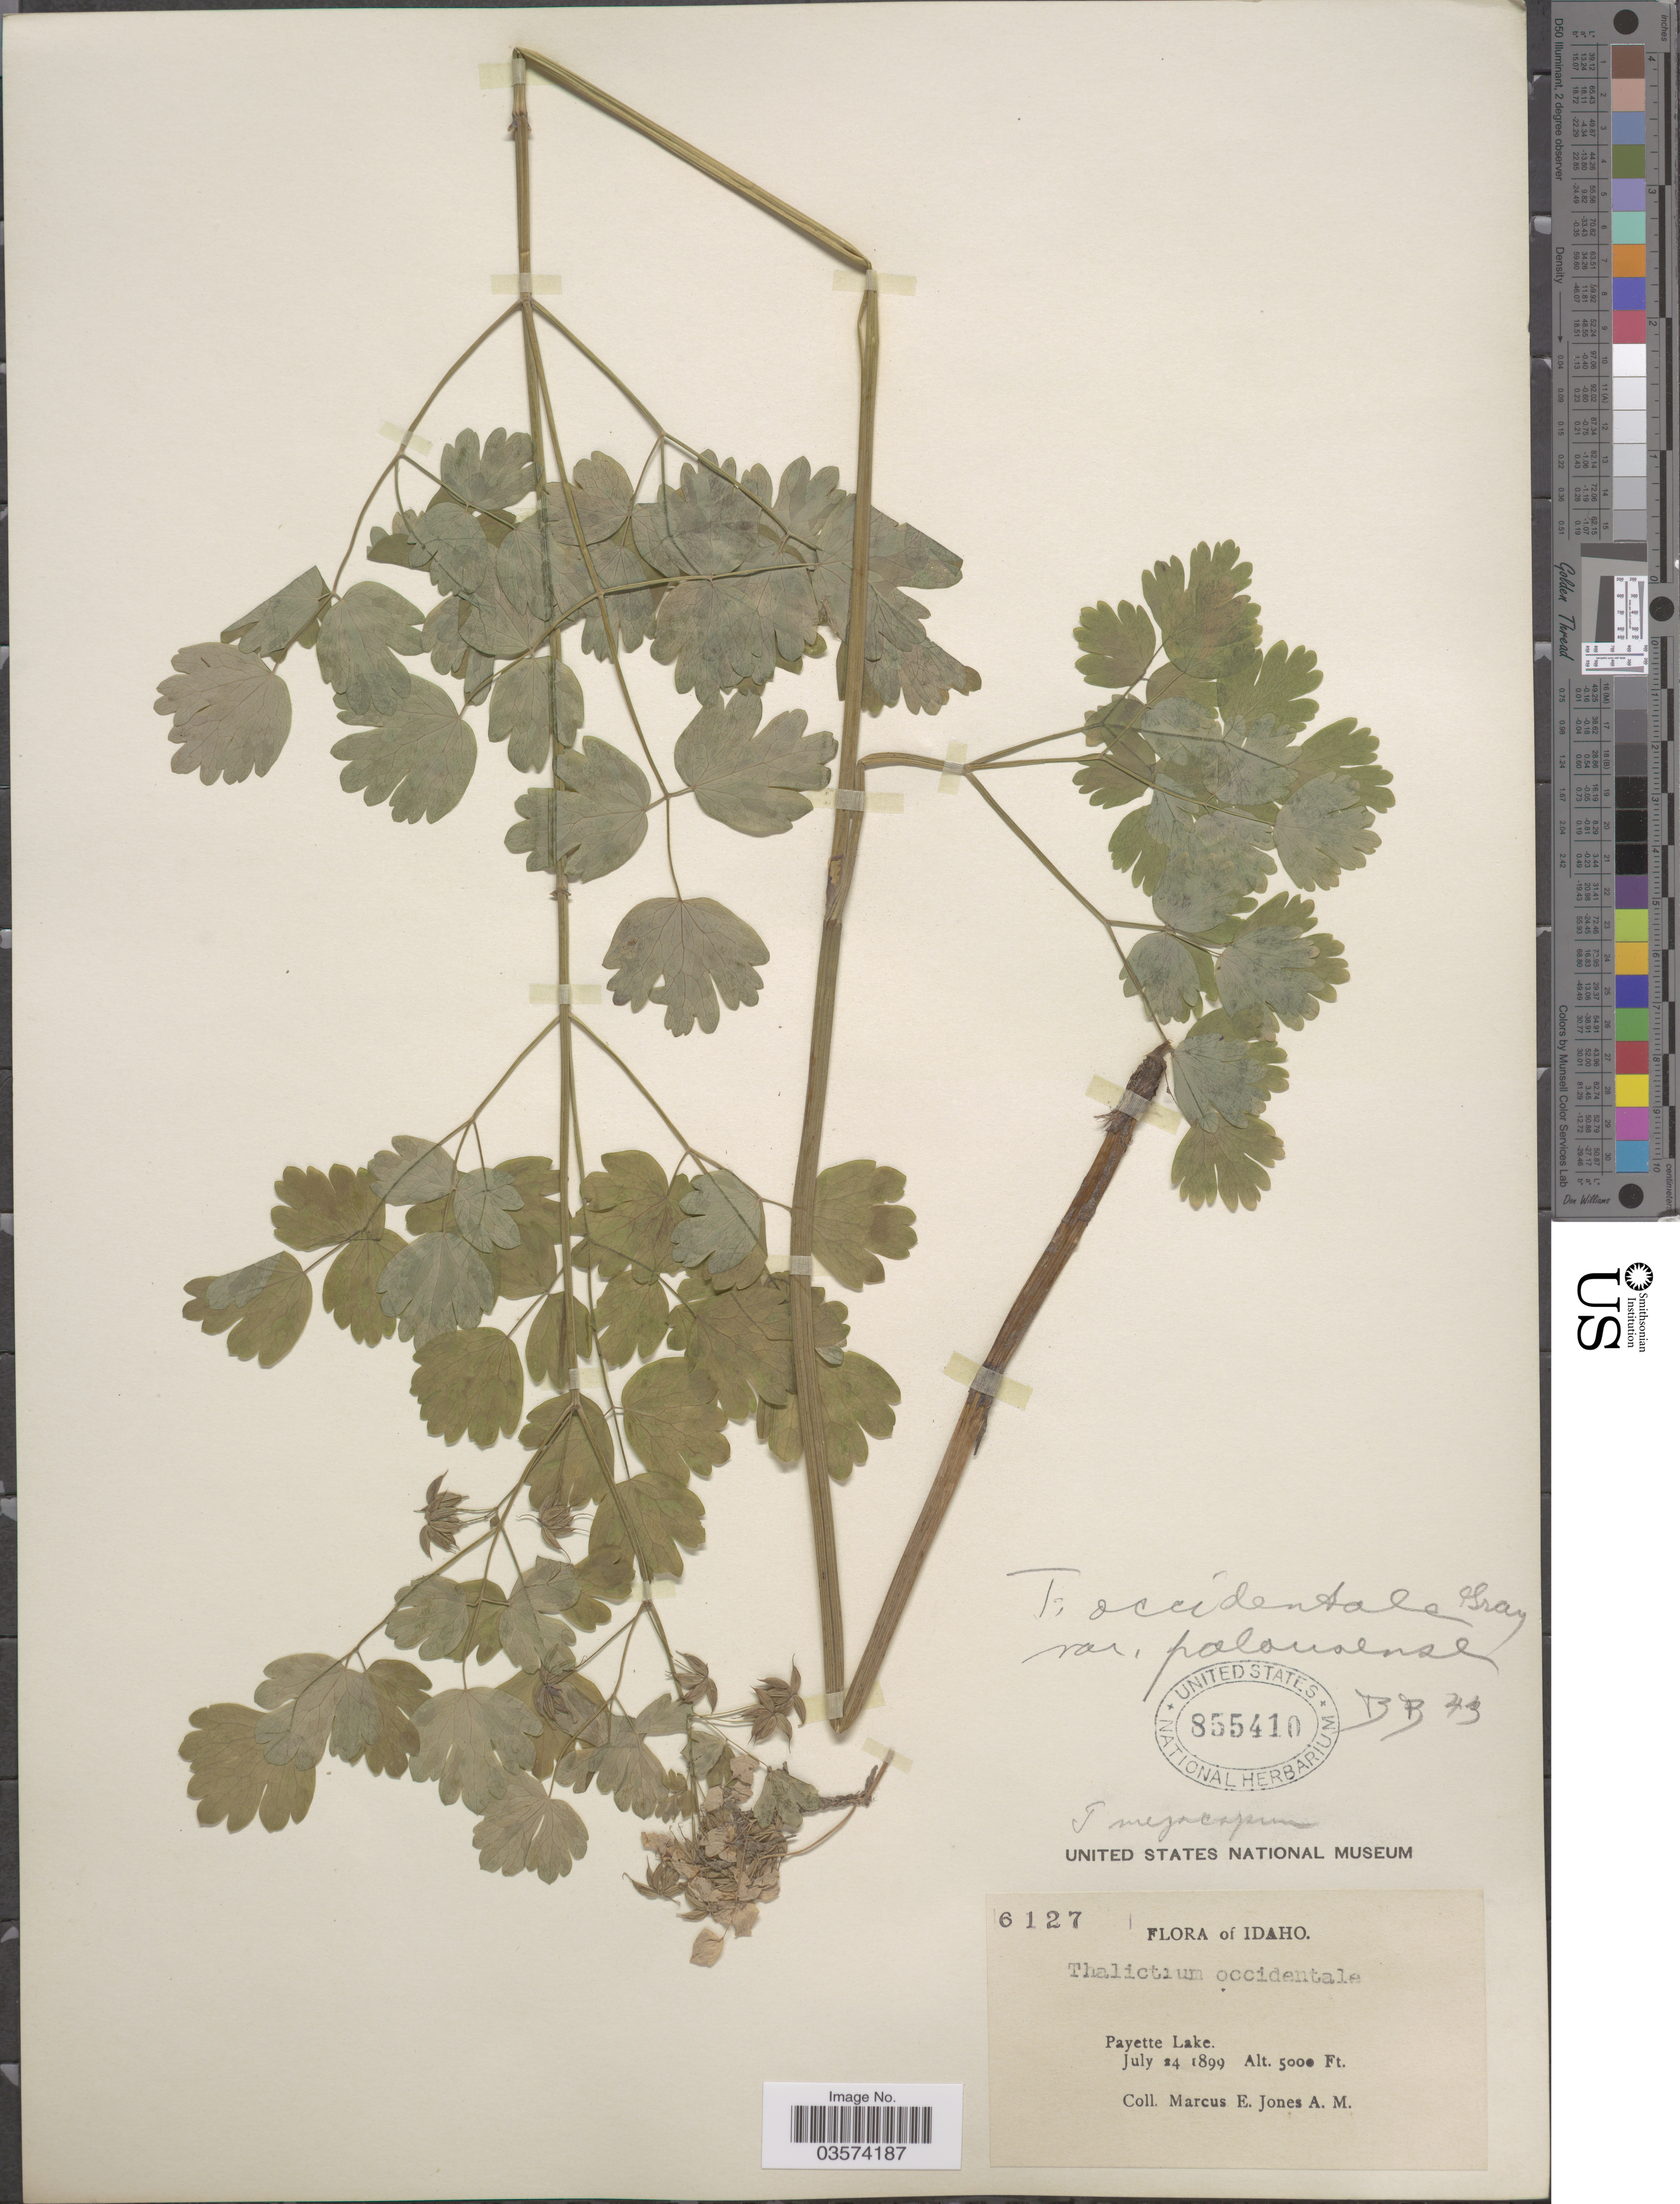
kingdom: Plantae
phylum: Tracheophyta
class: Magnoliopsida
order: Ranunculales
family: Ranunculaceae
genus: Thalictrum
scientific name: Thalictrum occidentale var. palousense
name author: H. St. John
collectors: M. E. Jones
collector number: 6127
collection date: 1899-07-24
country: United States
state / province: Idaho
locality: Payette Lake.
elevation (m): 1524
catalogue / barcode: US 855410